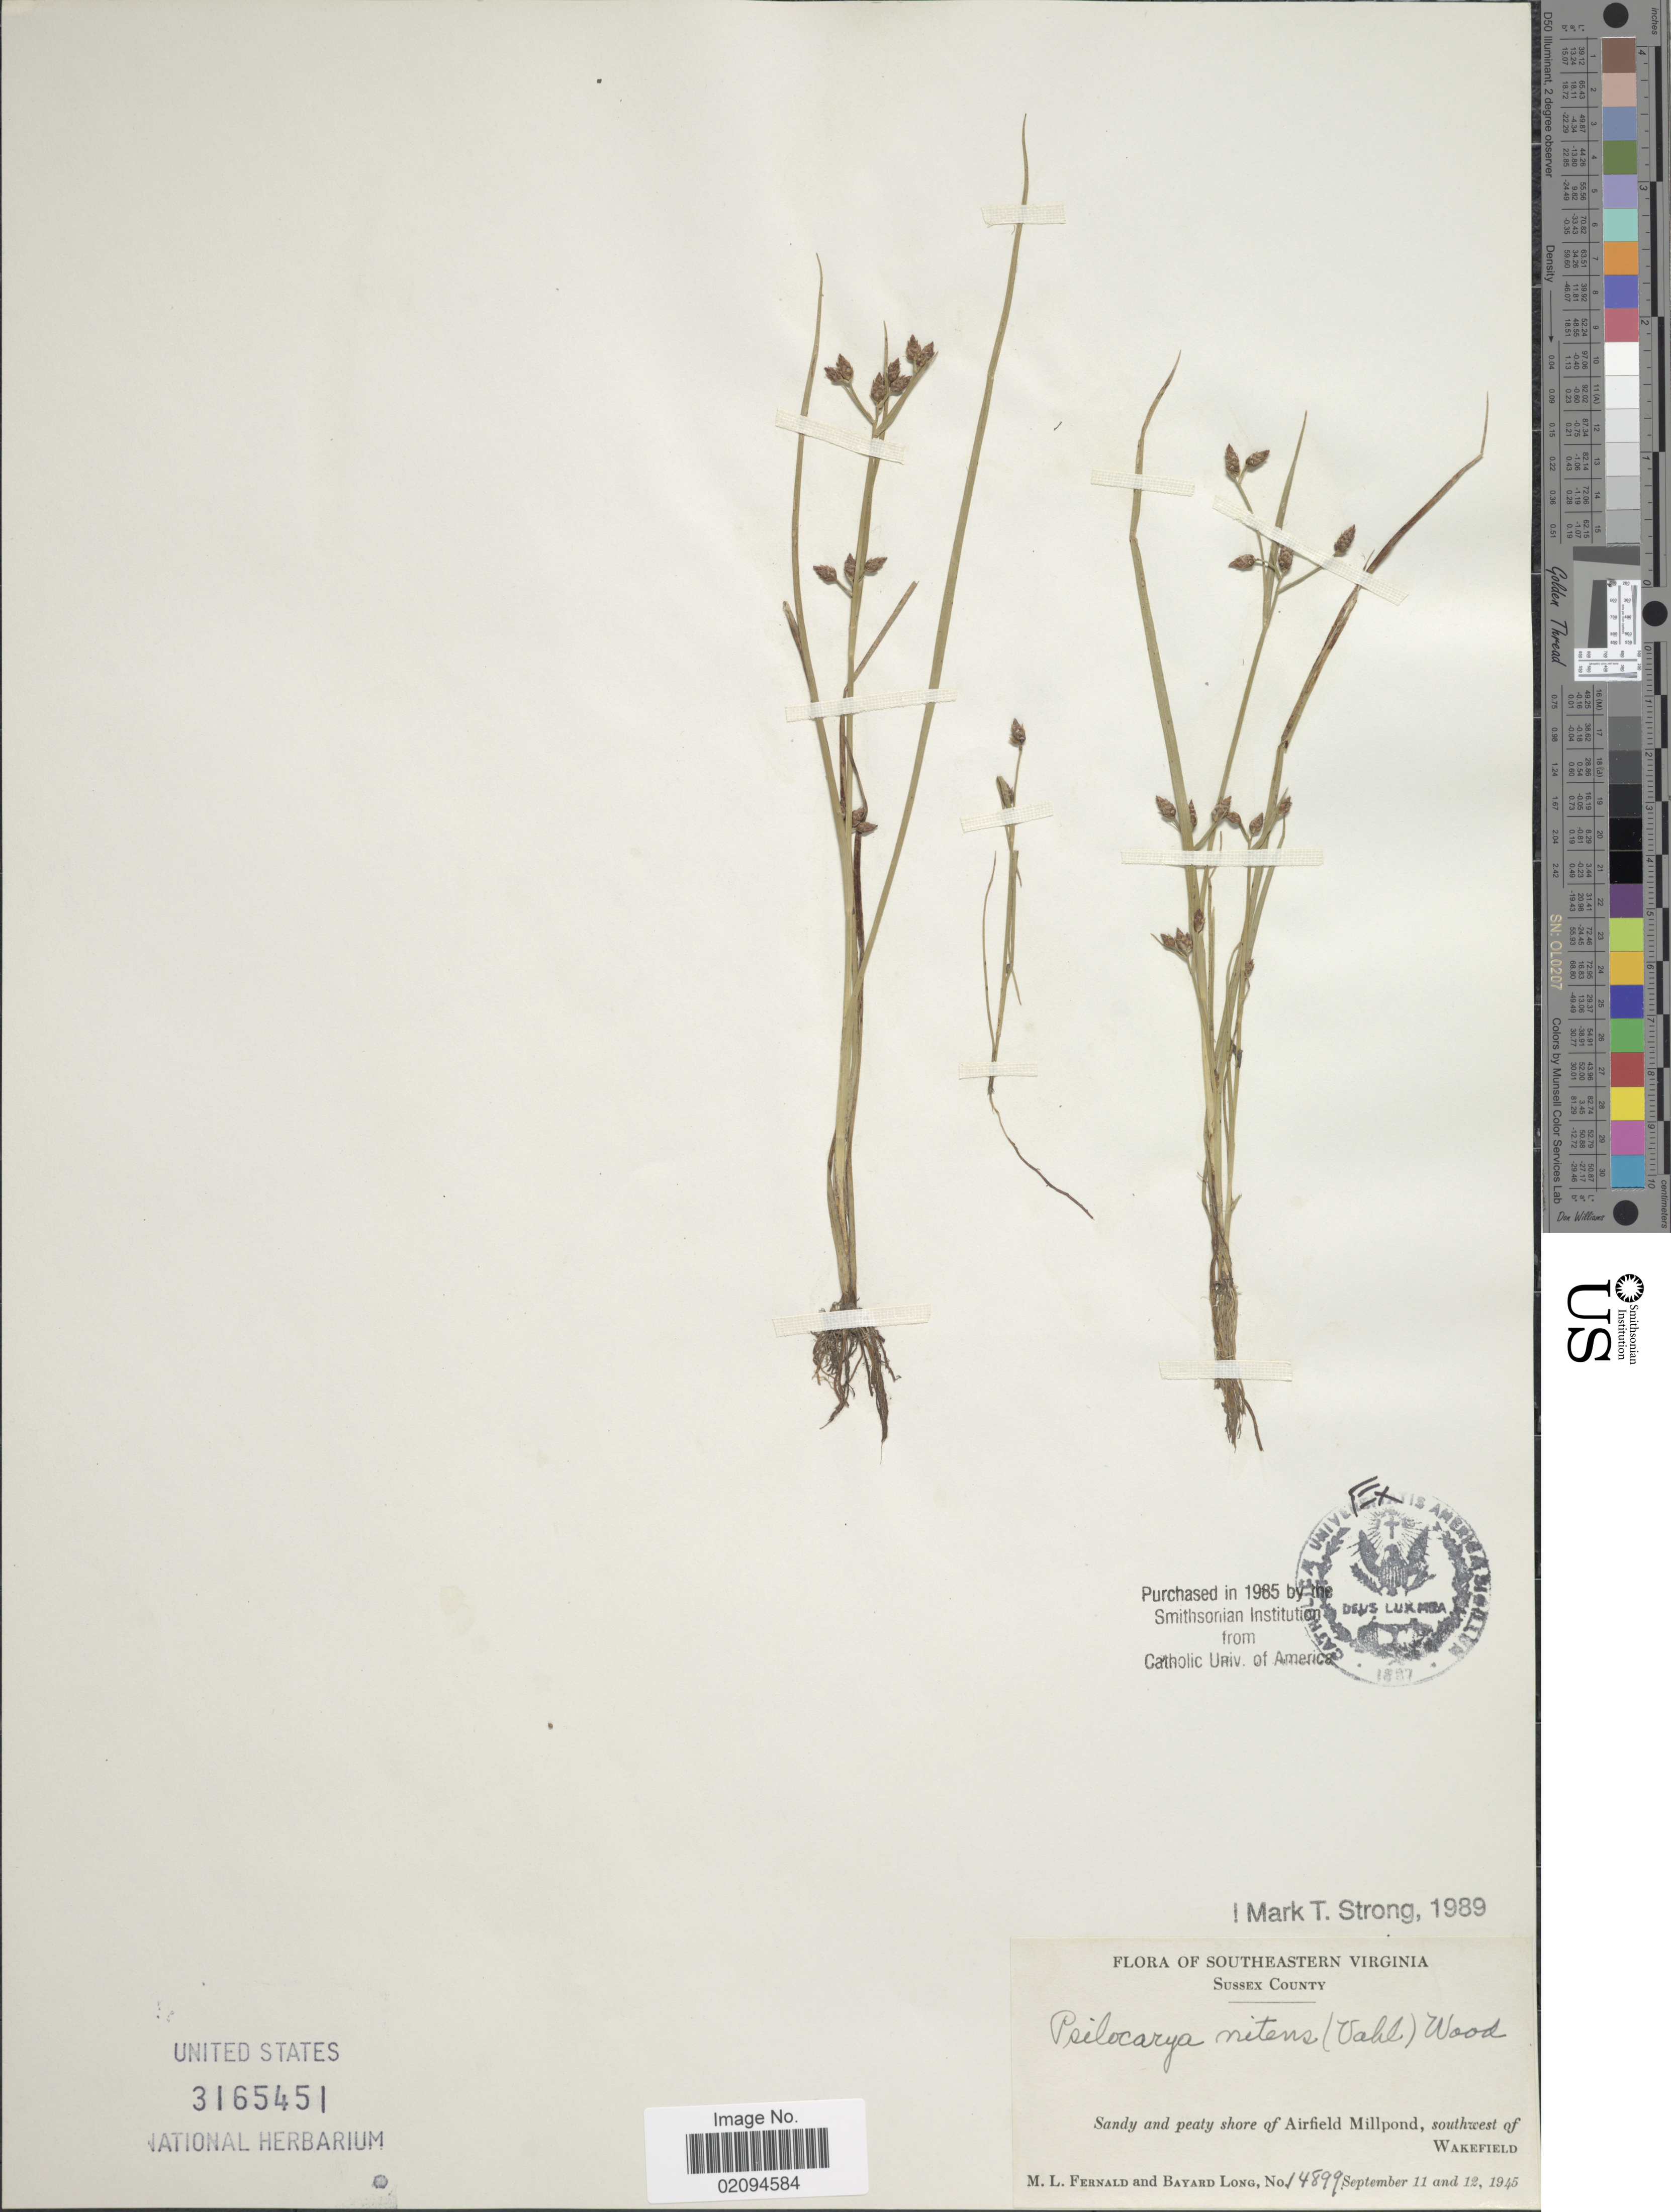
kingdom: Plantae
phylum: Tracheophyta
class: Liliopsida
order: Poales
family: Cyperaceae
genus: Rhynchospora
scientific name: Rhynchospora nitens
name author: (Vahl) A. Gray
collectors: M. L. Fernald & B. Long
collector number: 14899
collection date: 1945-09-11/1945-09-12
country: United States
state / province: Virginia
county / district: Sussex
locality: Southeastern Virginia. Sussex County. Sandy and peaty shore of Airfield Millpond, southwest of Wakefield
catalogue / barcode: US 3165451